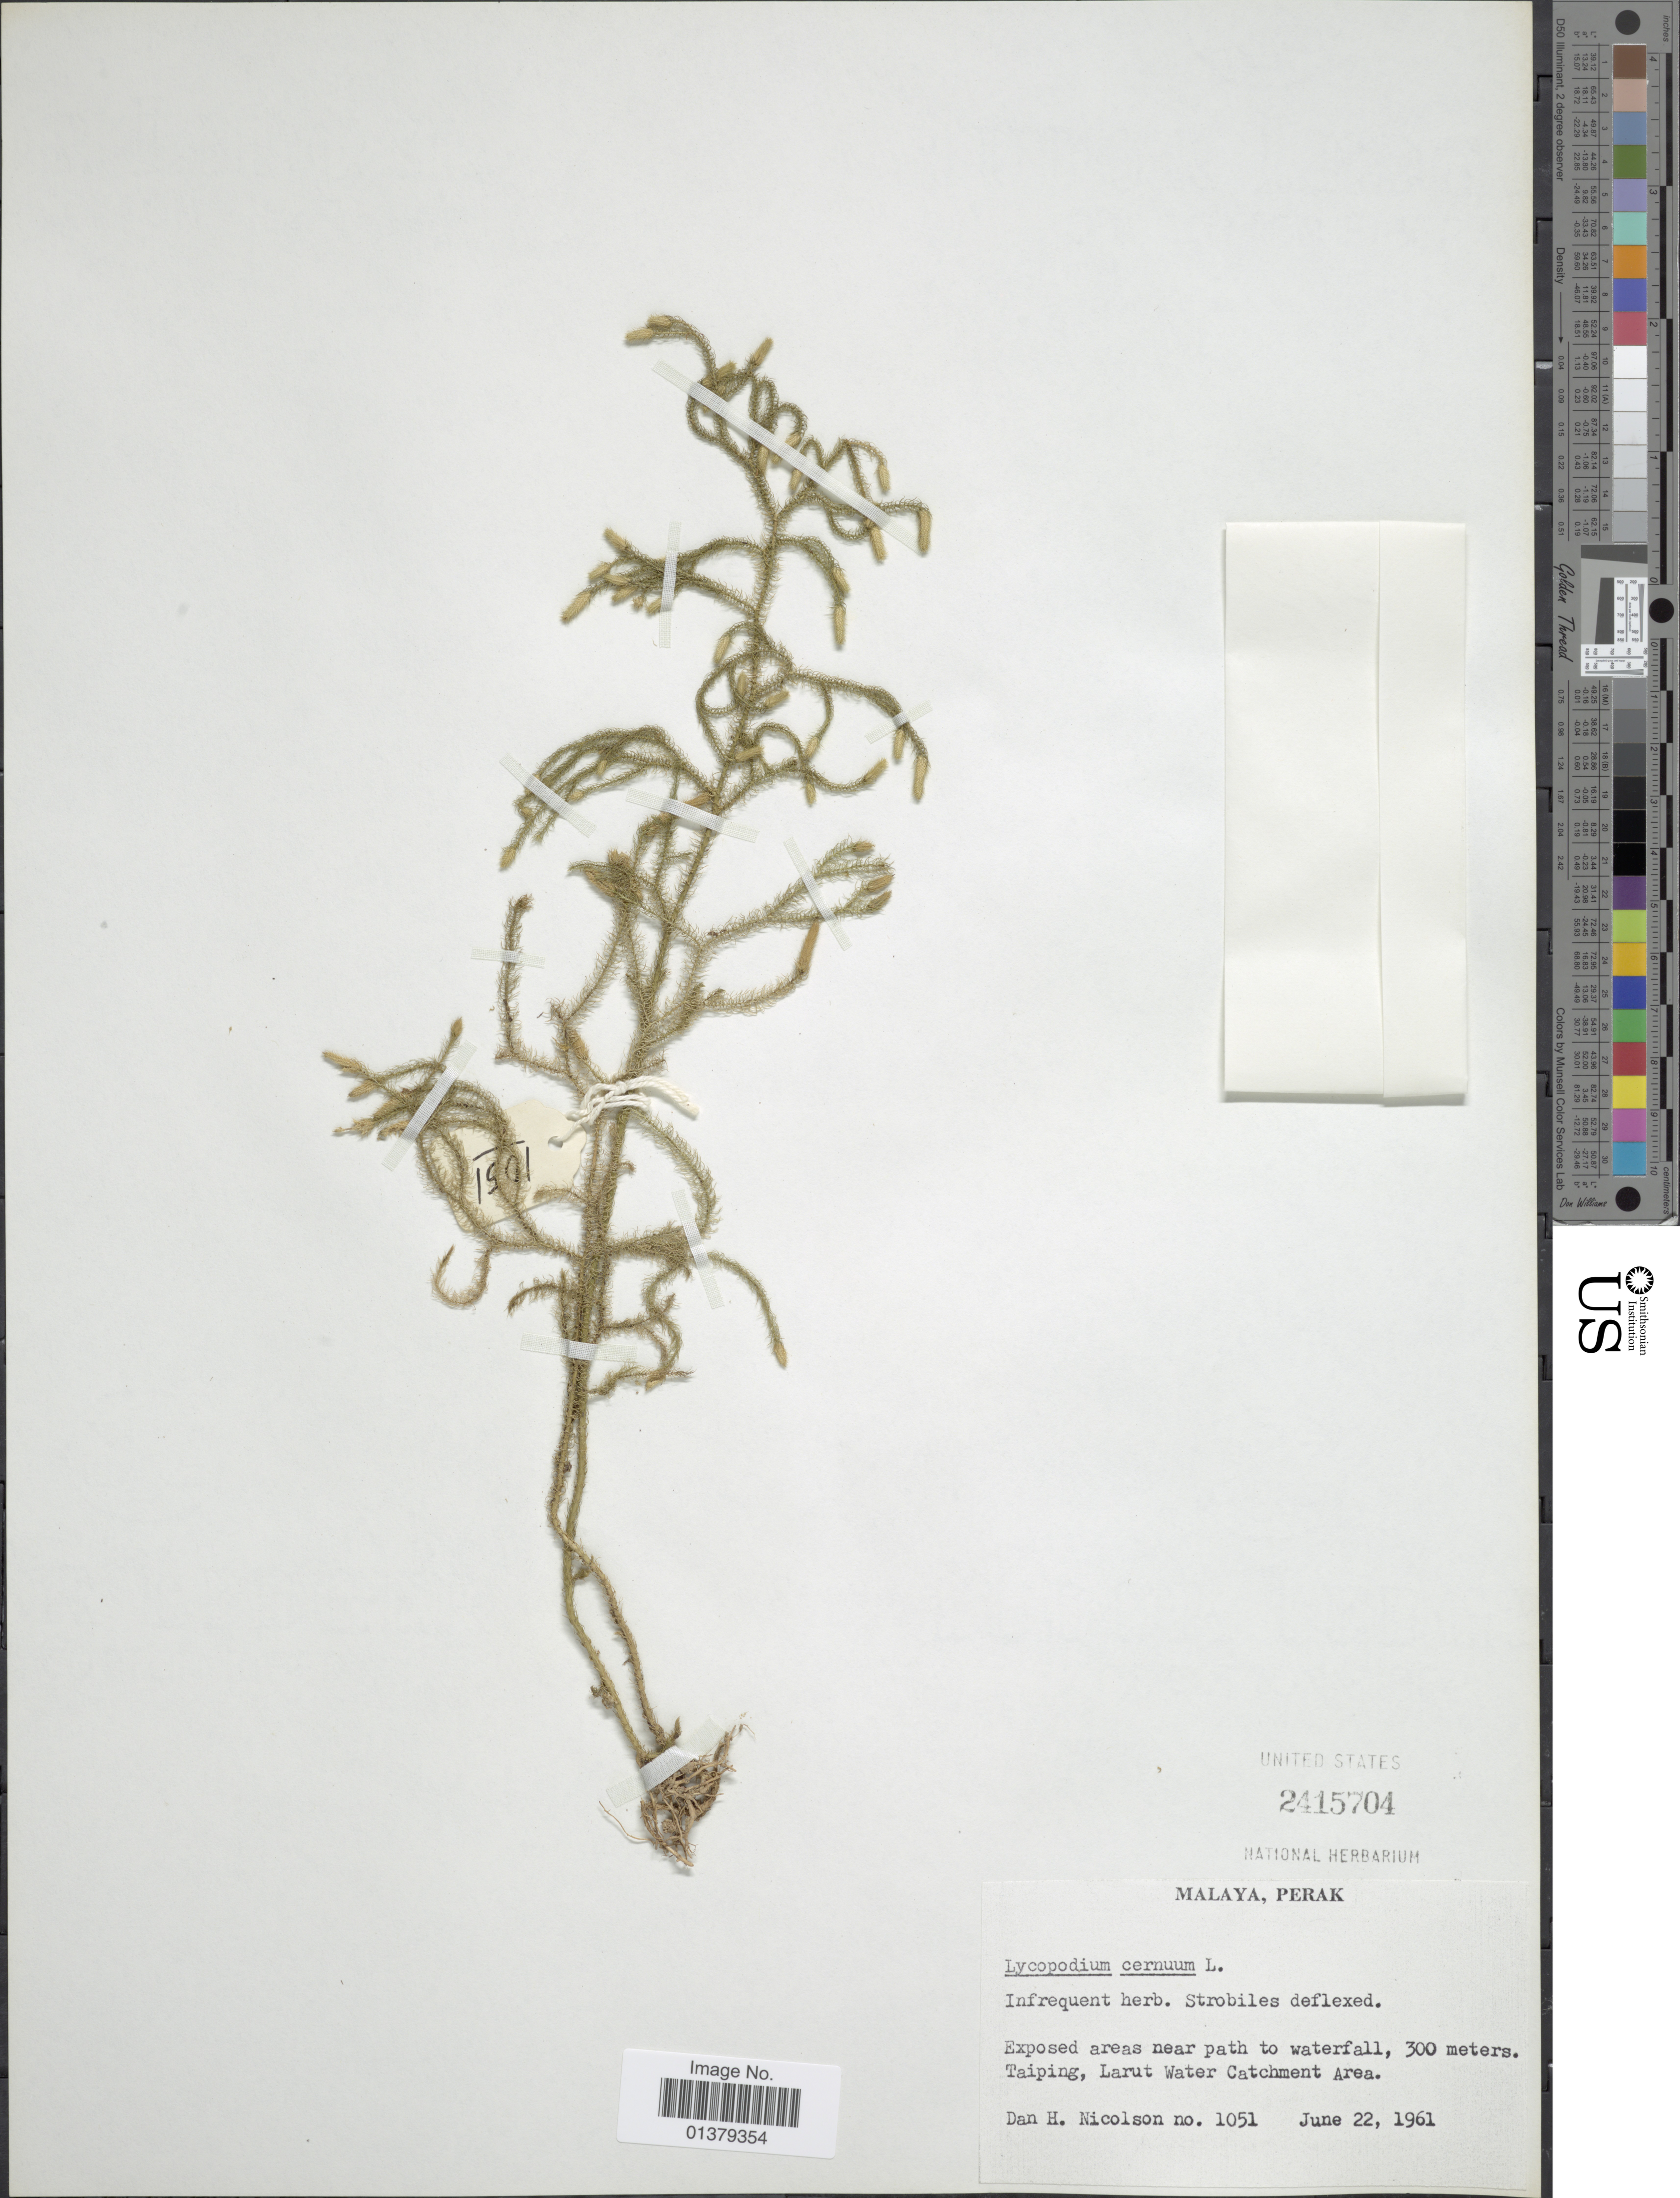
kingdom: Plantae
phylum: Tracheophyta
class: Lycopodiopsida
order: Lycopodiales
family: Lycopodiaceae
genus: Palhinhaea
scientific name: Palhinhaea cernua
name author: (L.) Vasc. & Franco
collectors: D. H. Nicolson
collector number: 1051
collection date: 1961-06-22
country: Malaysia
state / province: Perak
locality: Malaya, Exposed areas near path to waterfall, 300 meters Taiping, Larut Water Catchment Area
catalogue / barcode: US 2415704